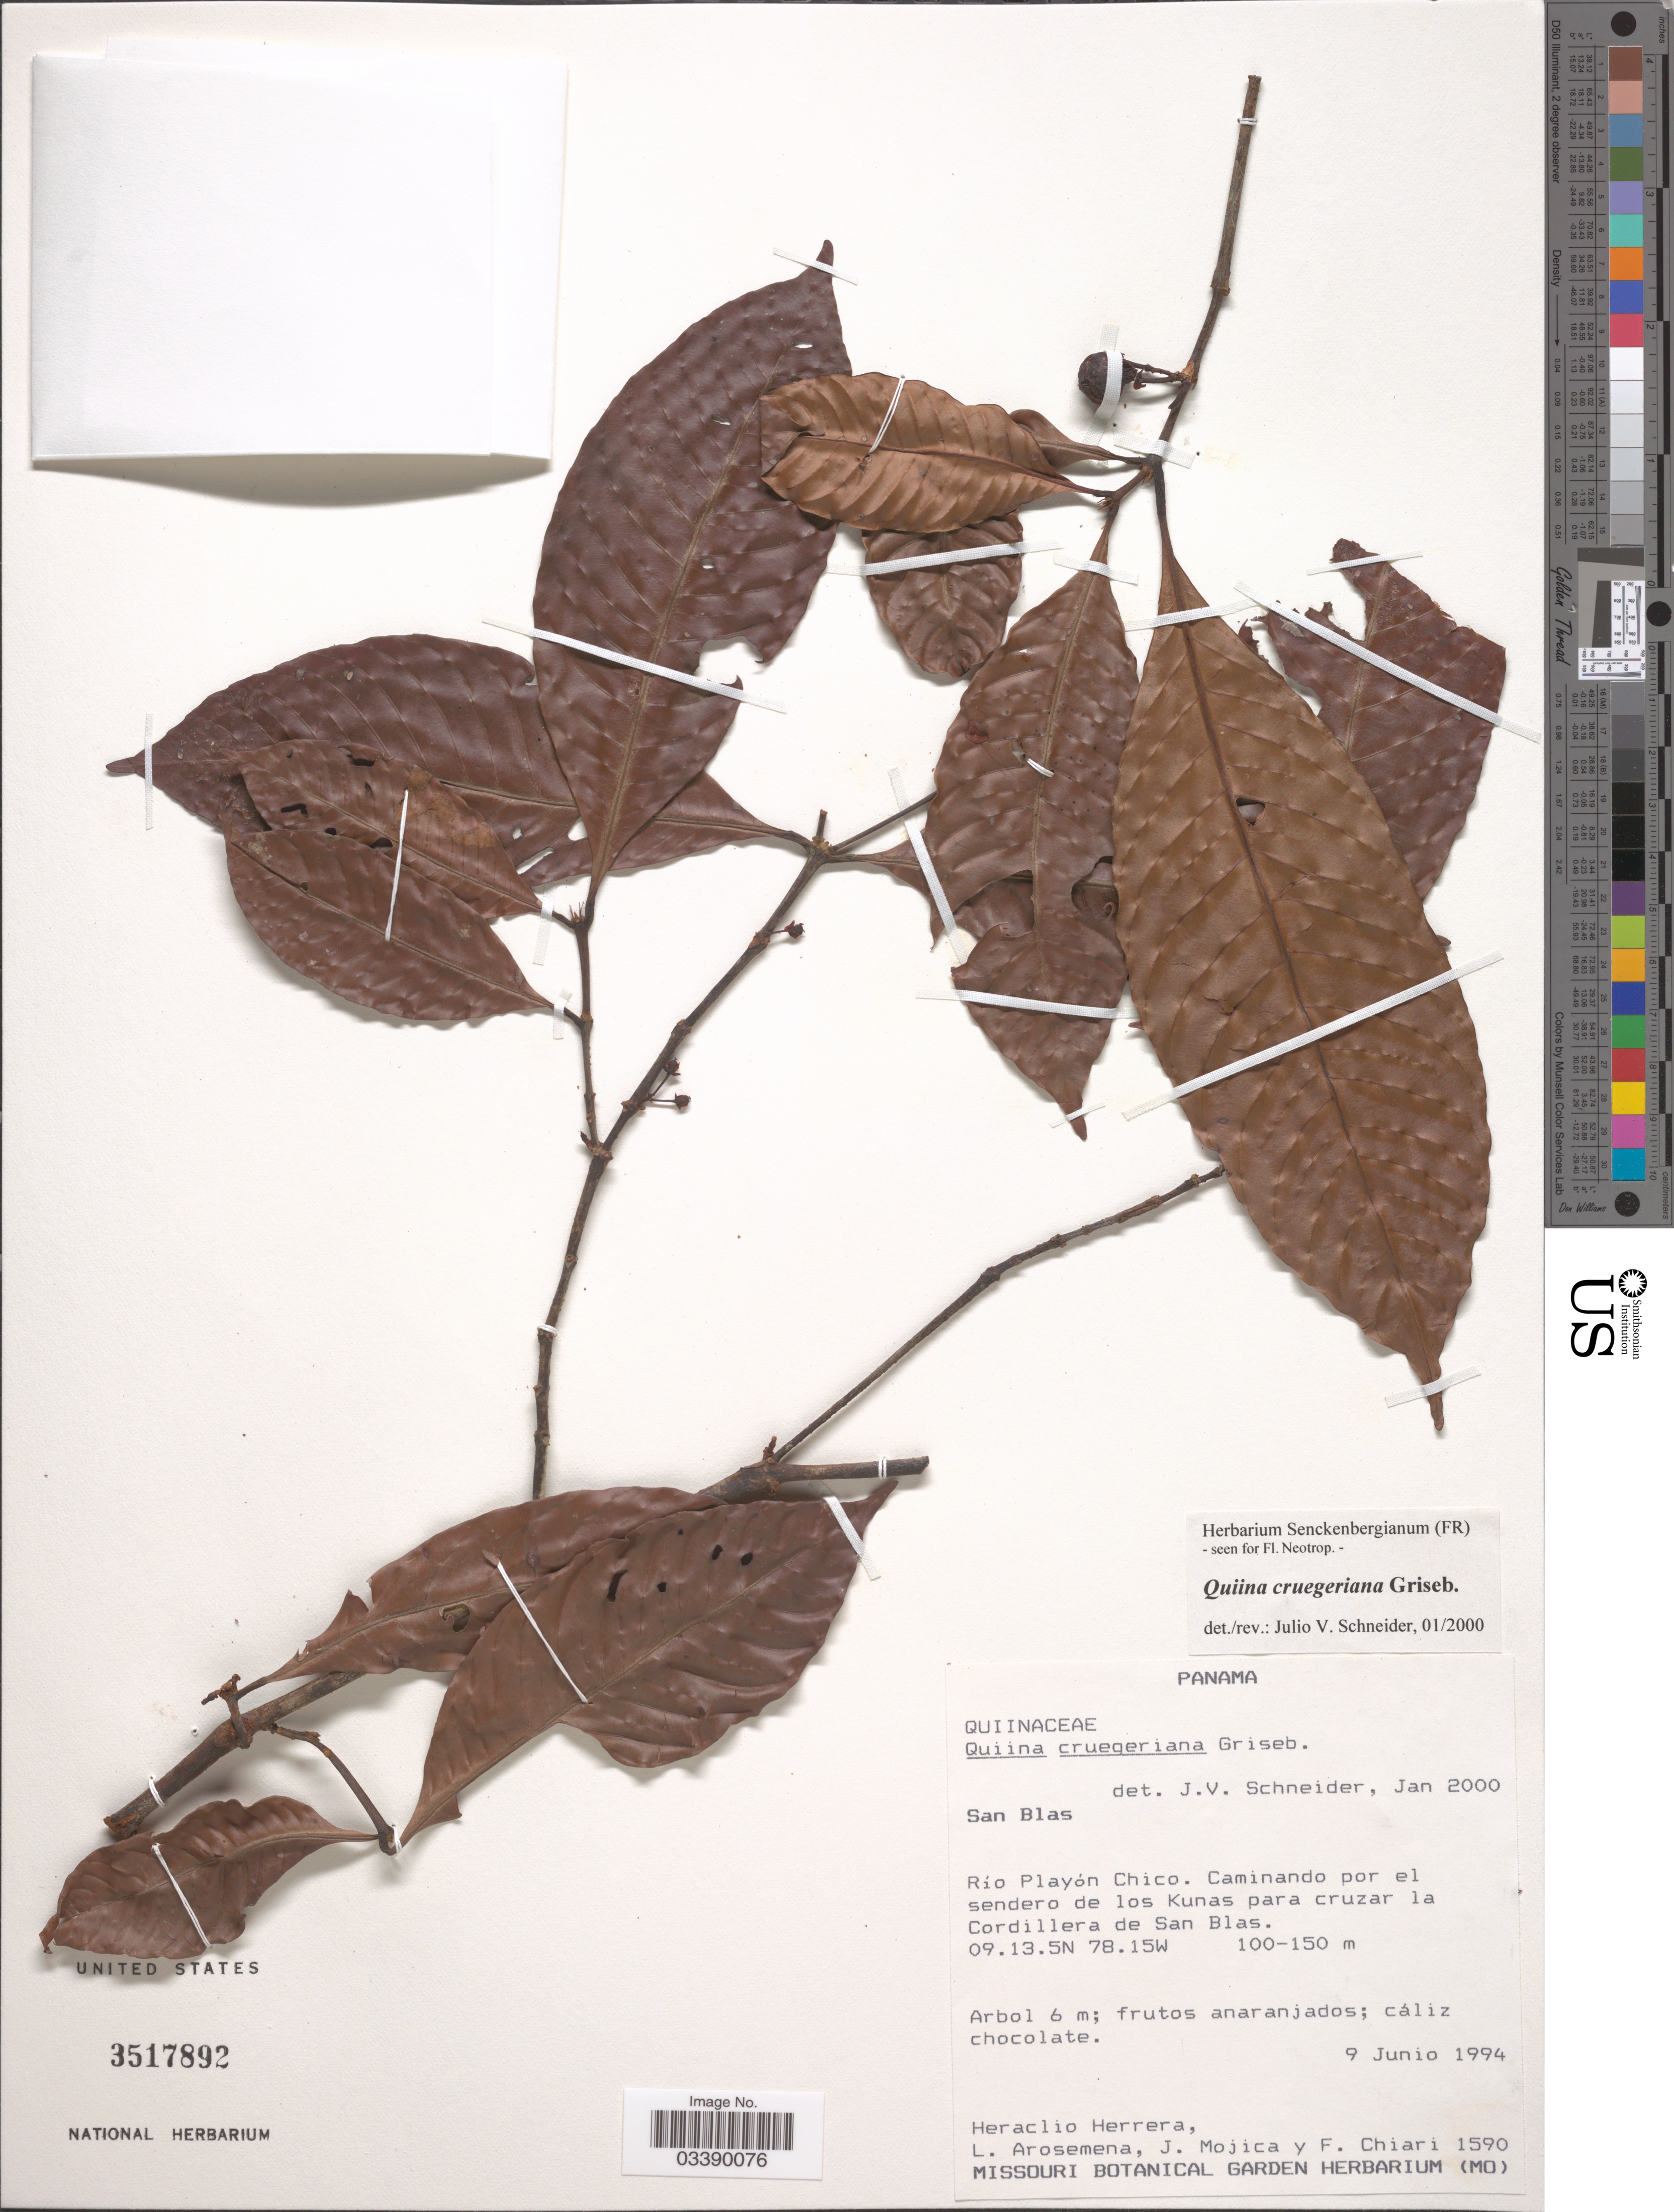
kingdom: Plantae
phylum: Tracheophyta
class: Magnoliopsida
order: Malpighiales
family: Quiinaceae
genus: Quiina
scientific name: Quiina cruegeriana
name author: Griseb.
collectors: H. Herrera, L. Arosemena, J. Mojica & F. Chiari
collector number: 1590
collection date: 1994-06-09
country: Panama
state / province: Kuna Yala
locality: San Blas. Río Playón Chico. Caminando por el sendero de los Kunas para cruzar la Corillera de San Blas.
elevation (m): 100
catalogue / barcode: US 3517892